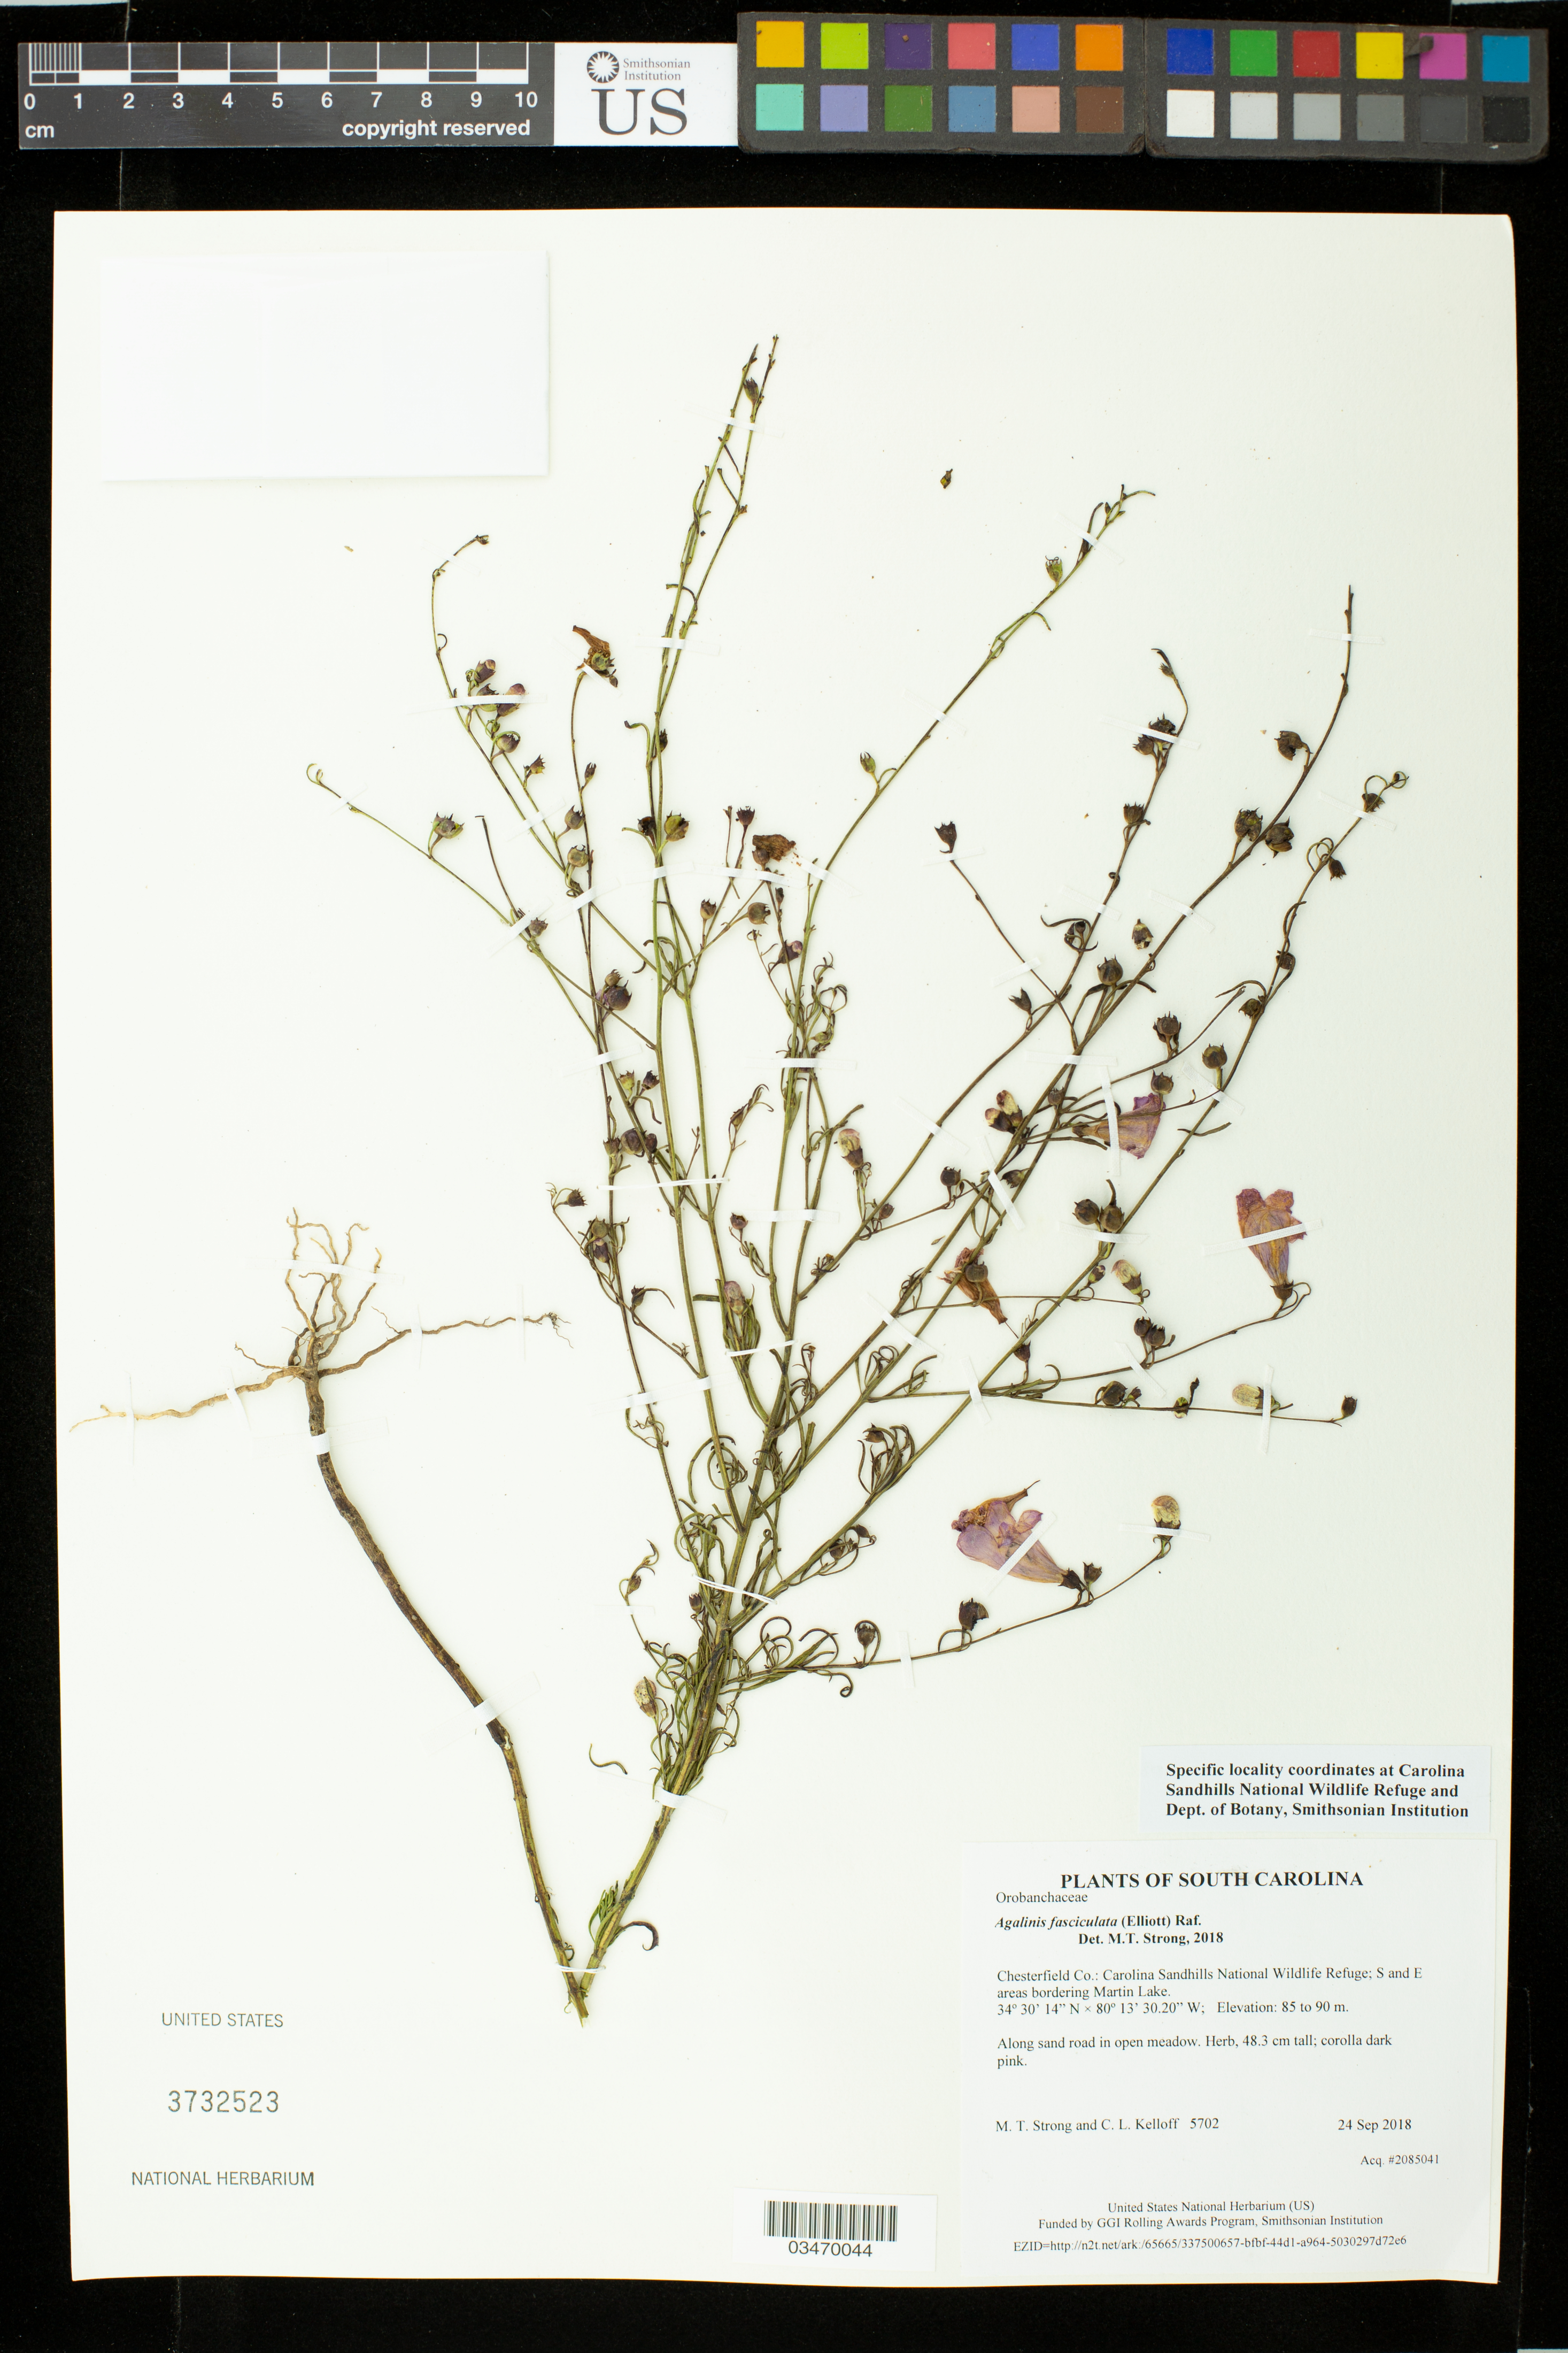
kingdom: Plantae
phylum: Tracheophyta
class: Magnoliopsida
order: Lamiales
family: Orobanchaceae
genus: Agalinis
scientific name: Agalinis fasciculata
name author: (Elliott) Raf.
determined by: Strong, M. T., (US), Smithsonian Institution - National Museum of Natural History (UNITED STATES)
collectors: M. T. Strong & C. L. Kelloff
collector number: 5702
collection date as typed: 24 Sep 2018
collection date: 2018-09-24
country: United States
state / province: South Carolina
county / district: Chesterfield Co.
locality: Carolina Sandhills National Wildlife Refuge; S and E areas bordering Martin Lake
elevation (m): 85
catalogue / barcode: US 3732523